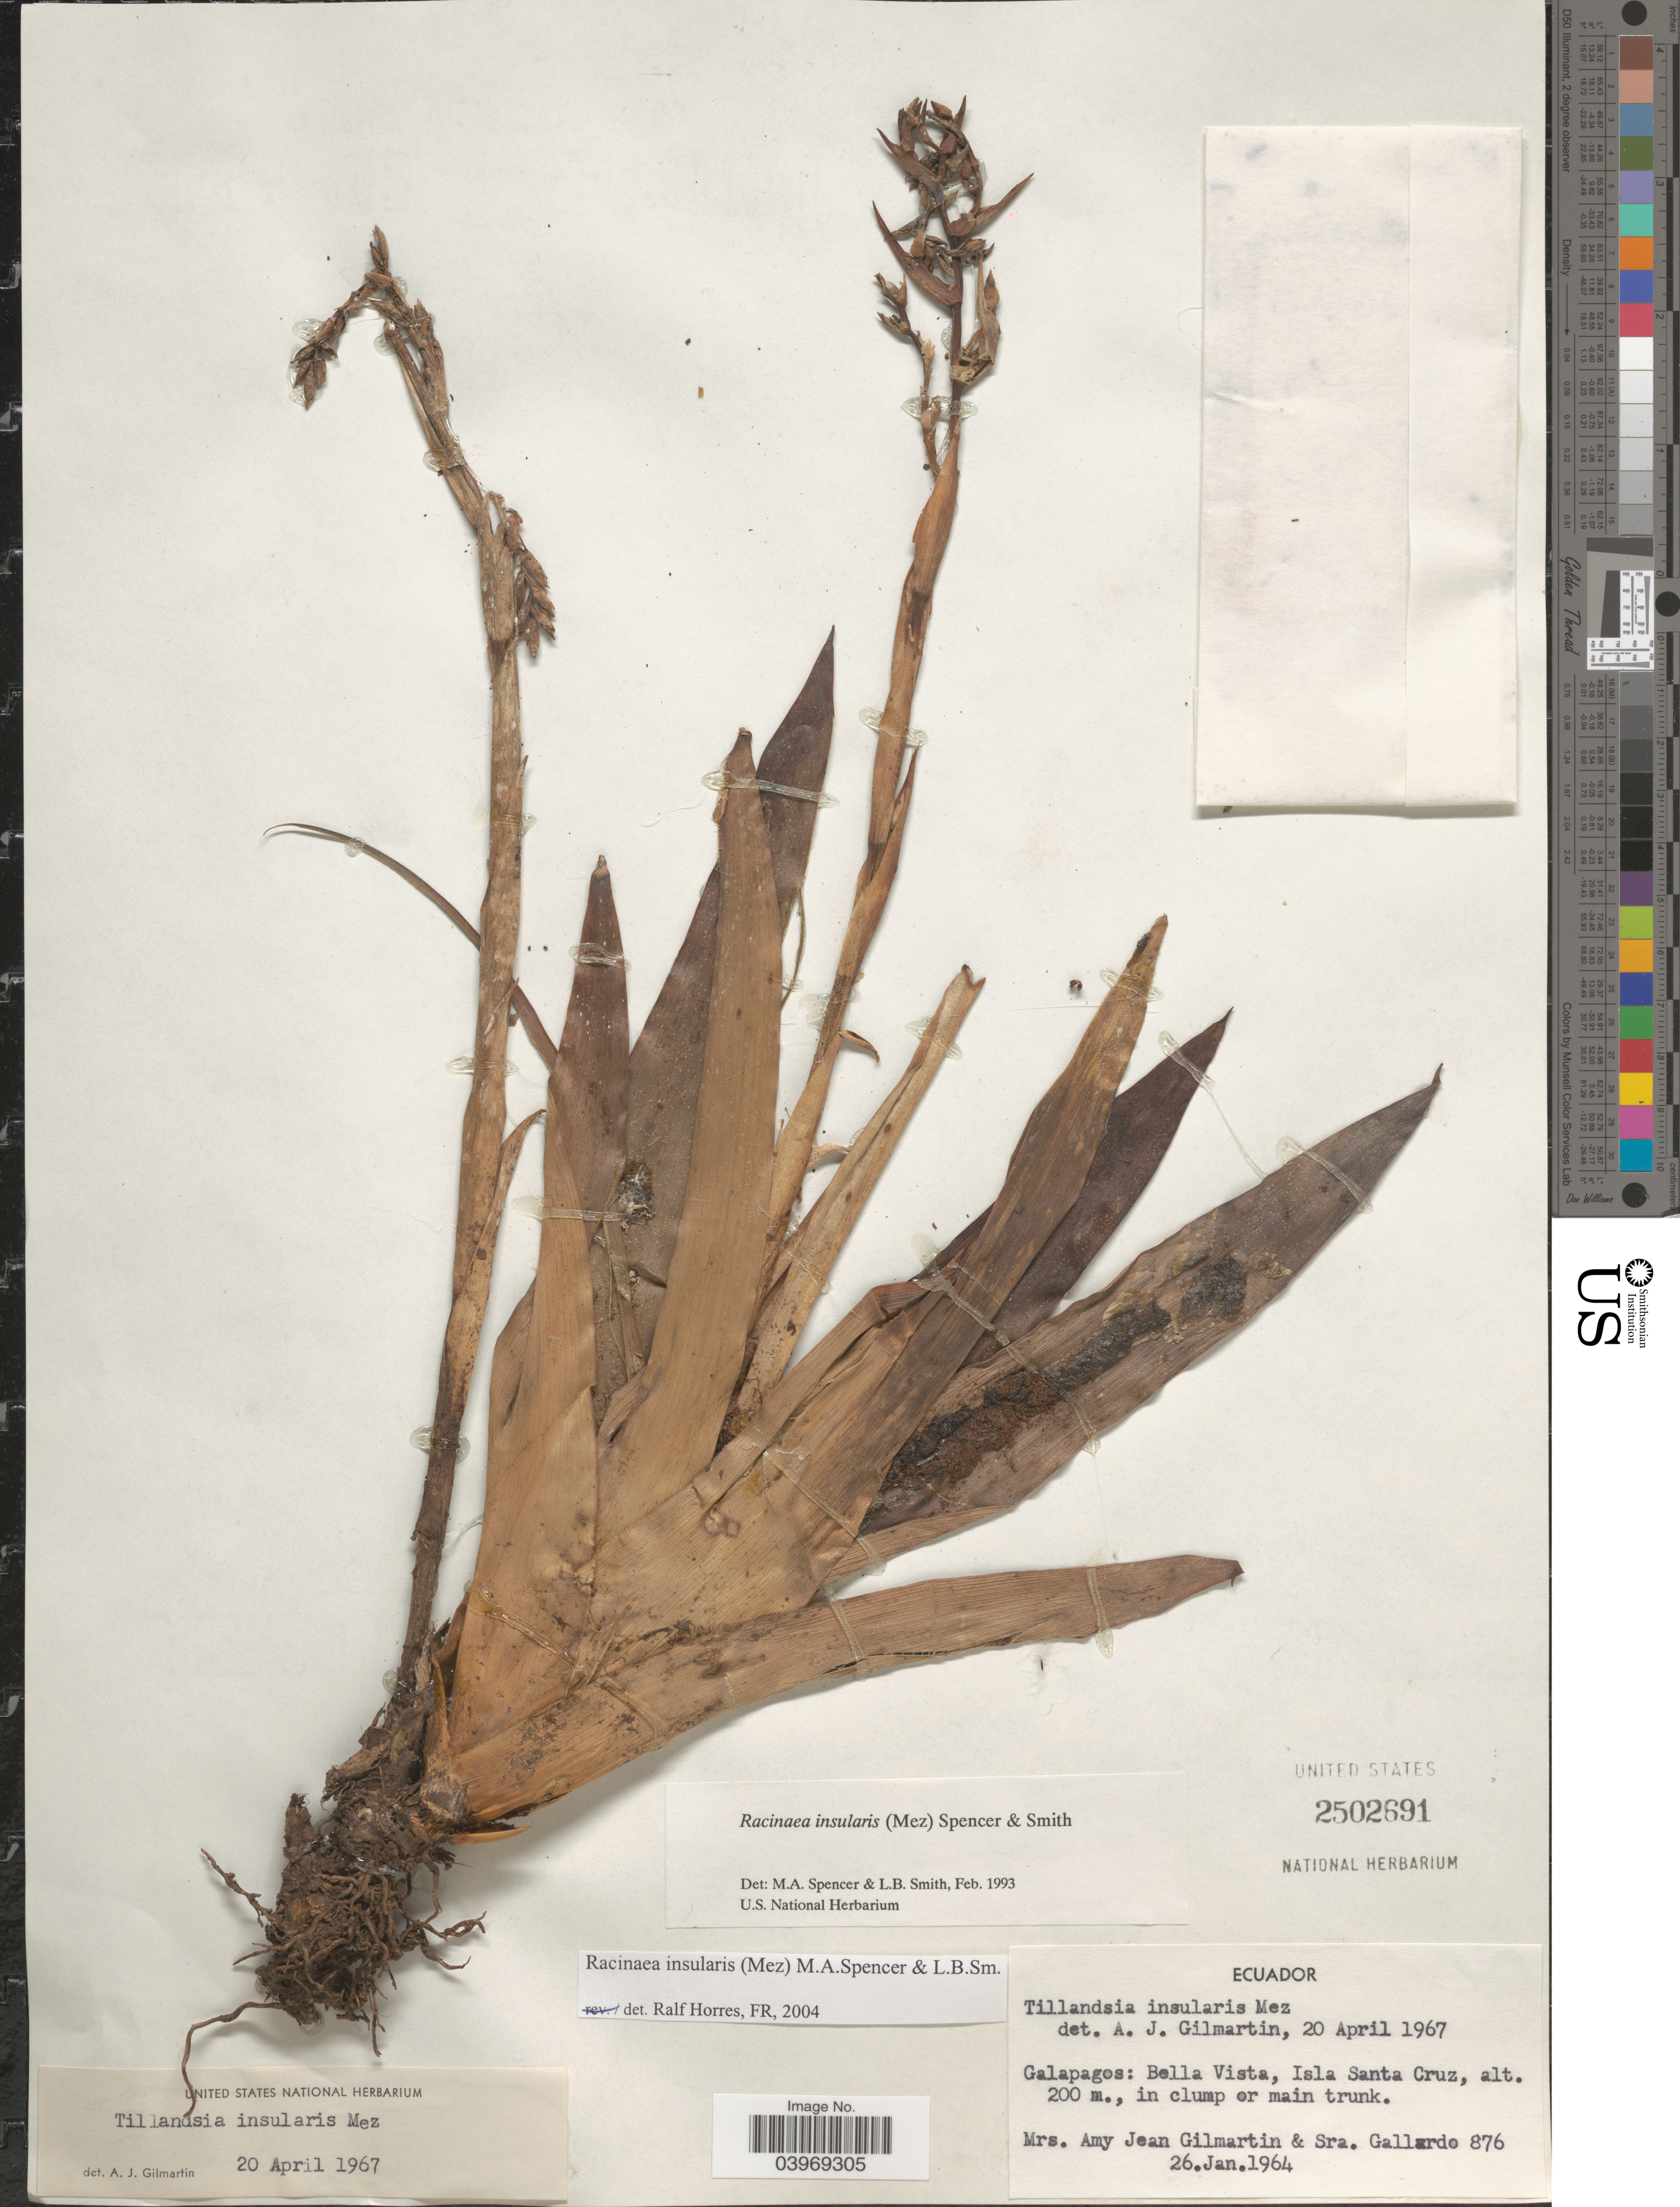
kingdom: Plantae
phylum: Tracheophyta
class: Liliopsida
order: Poales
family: Bromeliaceae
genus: Racinaea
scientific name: Racinaea insularis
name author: (Mez) M.A. Spencer & L.B. Sm.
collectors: A. J. Gilmartin & S. Gallardo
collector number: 876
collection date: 1964-01-26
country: Ecuador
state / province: Colón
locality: Galapagos: Bella Vista, Isla Santa Cruz.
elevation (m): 200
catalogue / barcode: US 2502691